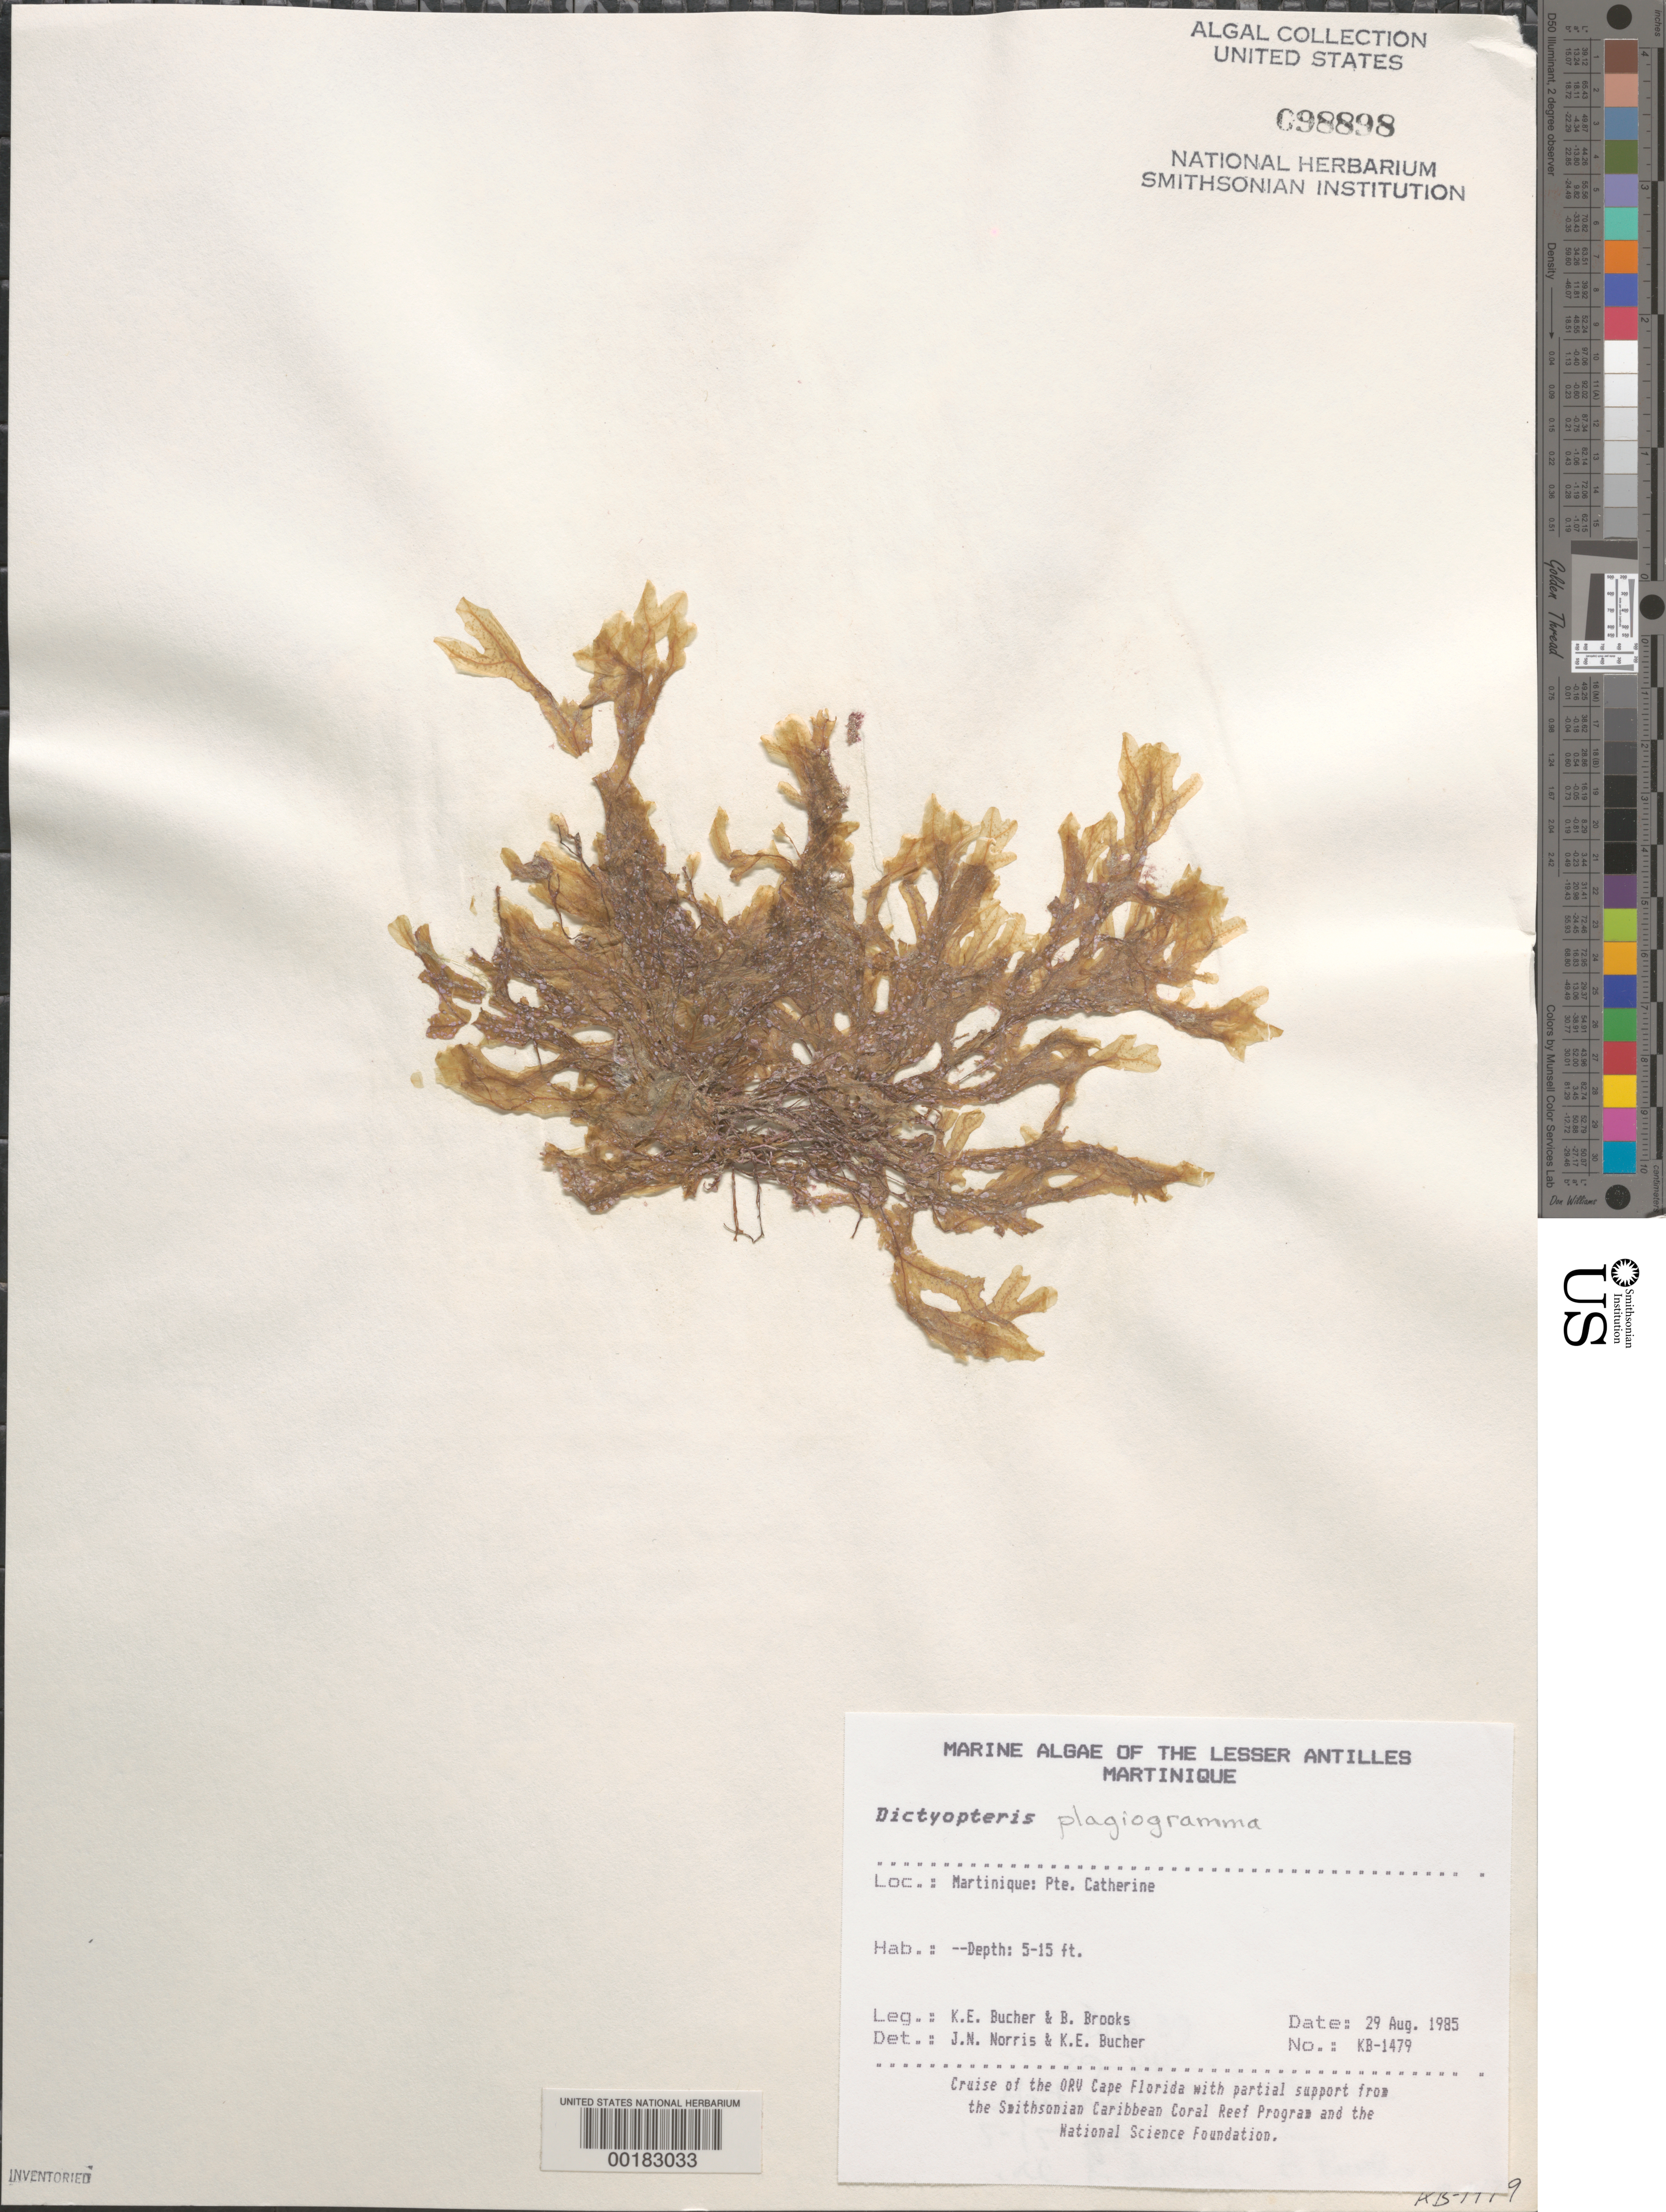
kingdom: Chromista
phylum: Ochrophyta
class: Phaeophyceae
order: Dictyotales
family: Dictyotaceae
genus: Dictyopteris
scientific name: Dictyopteris plagiogramma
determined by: Norris, J. N.; Bucher, K. E.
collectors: K. E. Bucher & B. Brooks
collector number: Kb-1479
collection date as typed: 29 Aug 1985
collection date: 1985-08-29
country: Martinique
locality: Pointe Catherine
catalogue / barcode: US 98898